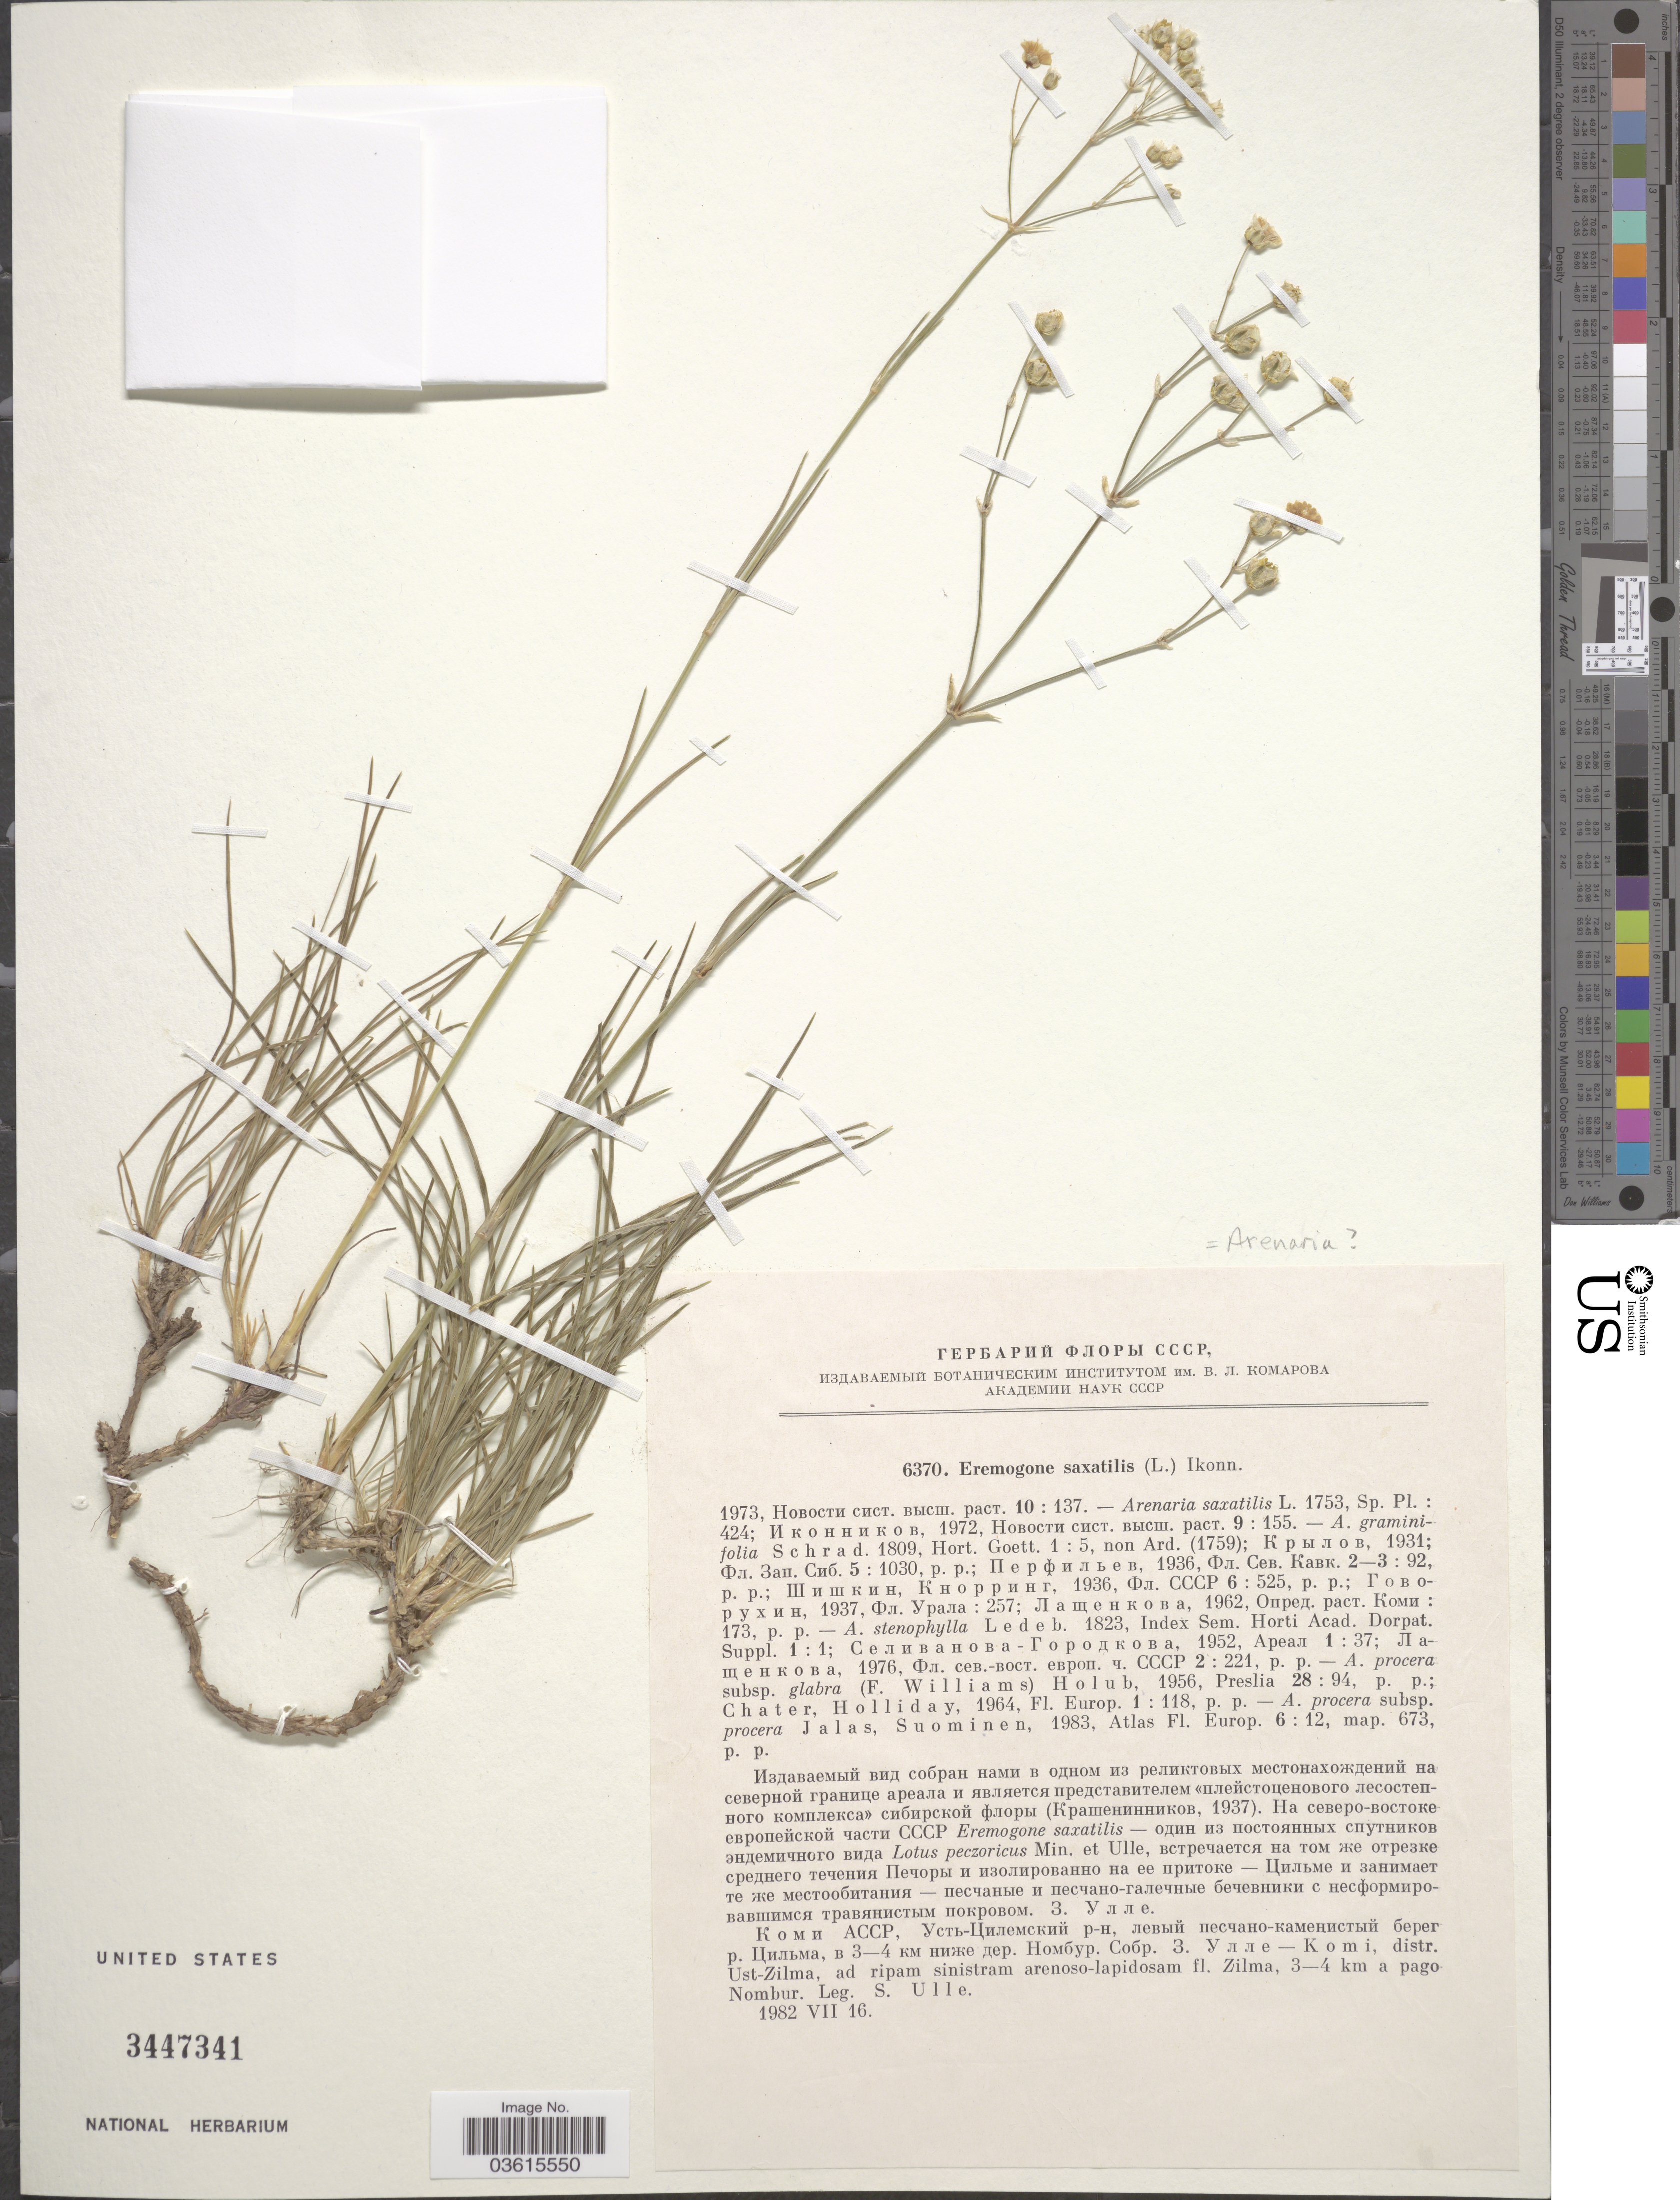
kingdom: Plantae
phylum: Tracheophyta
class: Magnoliopsida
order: Caryophyllales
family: Caryophyllaceae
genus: Eremogone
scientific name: Eremogone saxatilis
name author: (L.) Ikonn.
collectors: S. Ulle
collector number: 6370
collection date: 1982-07-16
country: Russian Federation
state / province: Komi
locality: Komi, distr. Ust-Zilma, ad ripam sinistram arenoso-lapidosam fl. Zilma, 3-4 km a pago Nombur.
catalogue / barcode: US 3447341